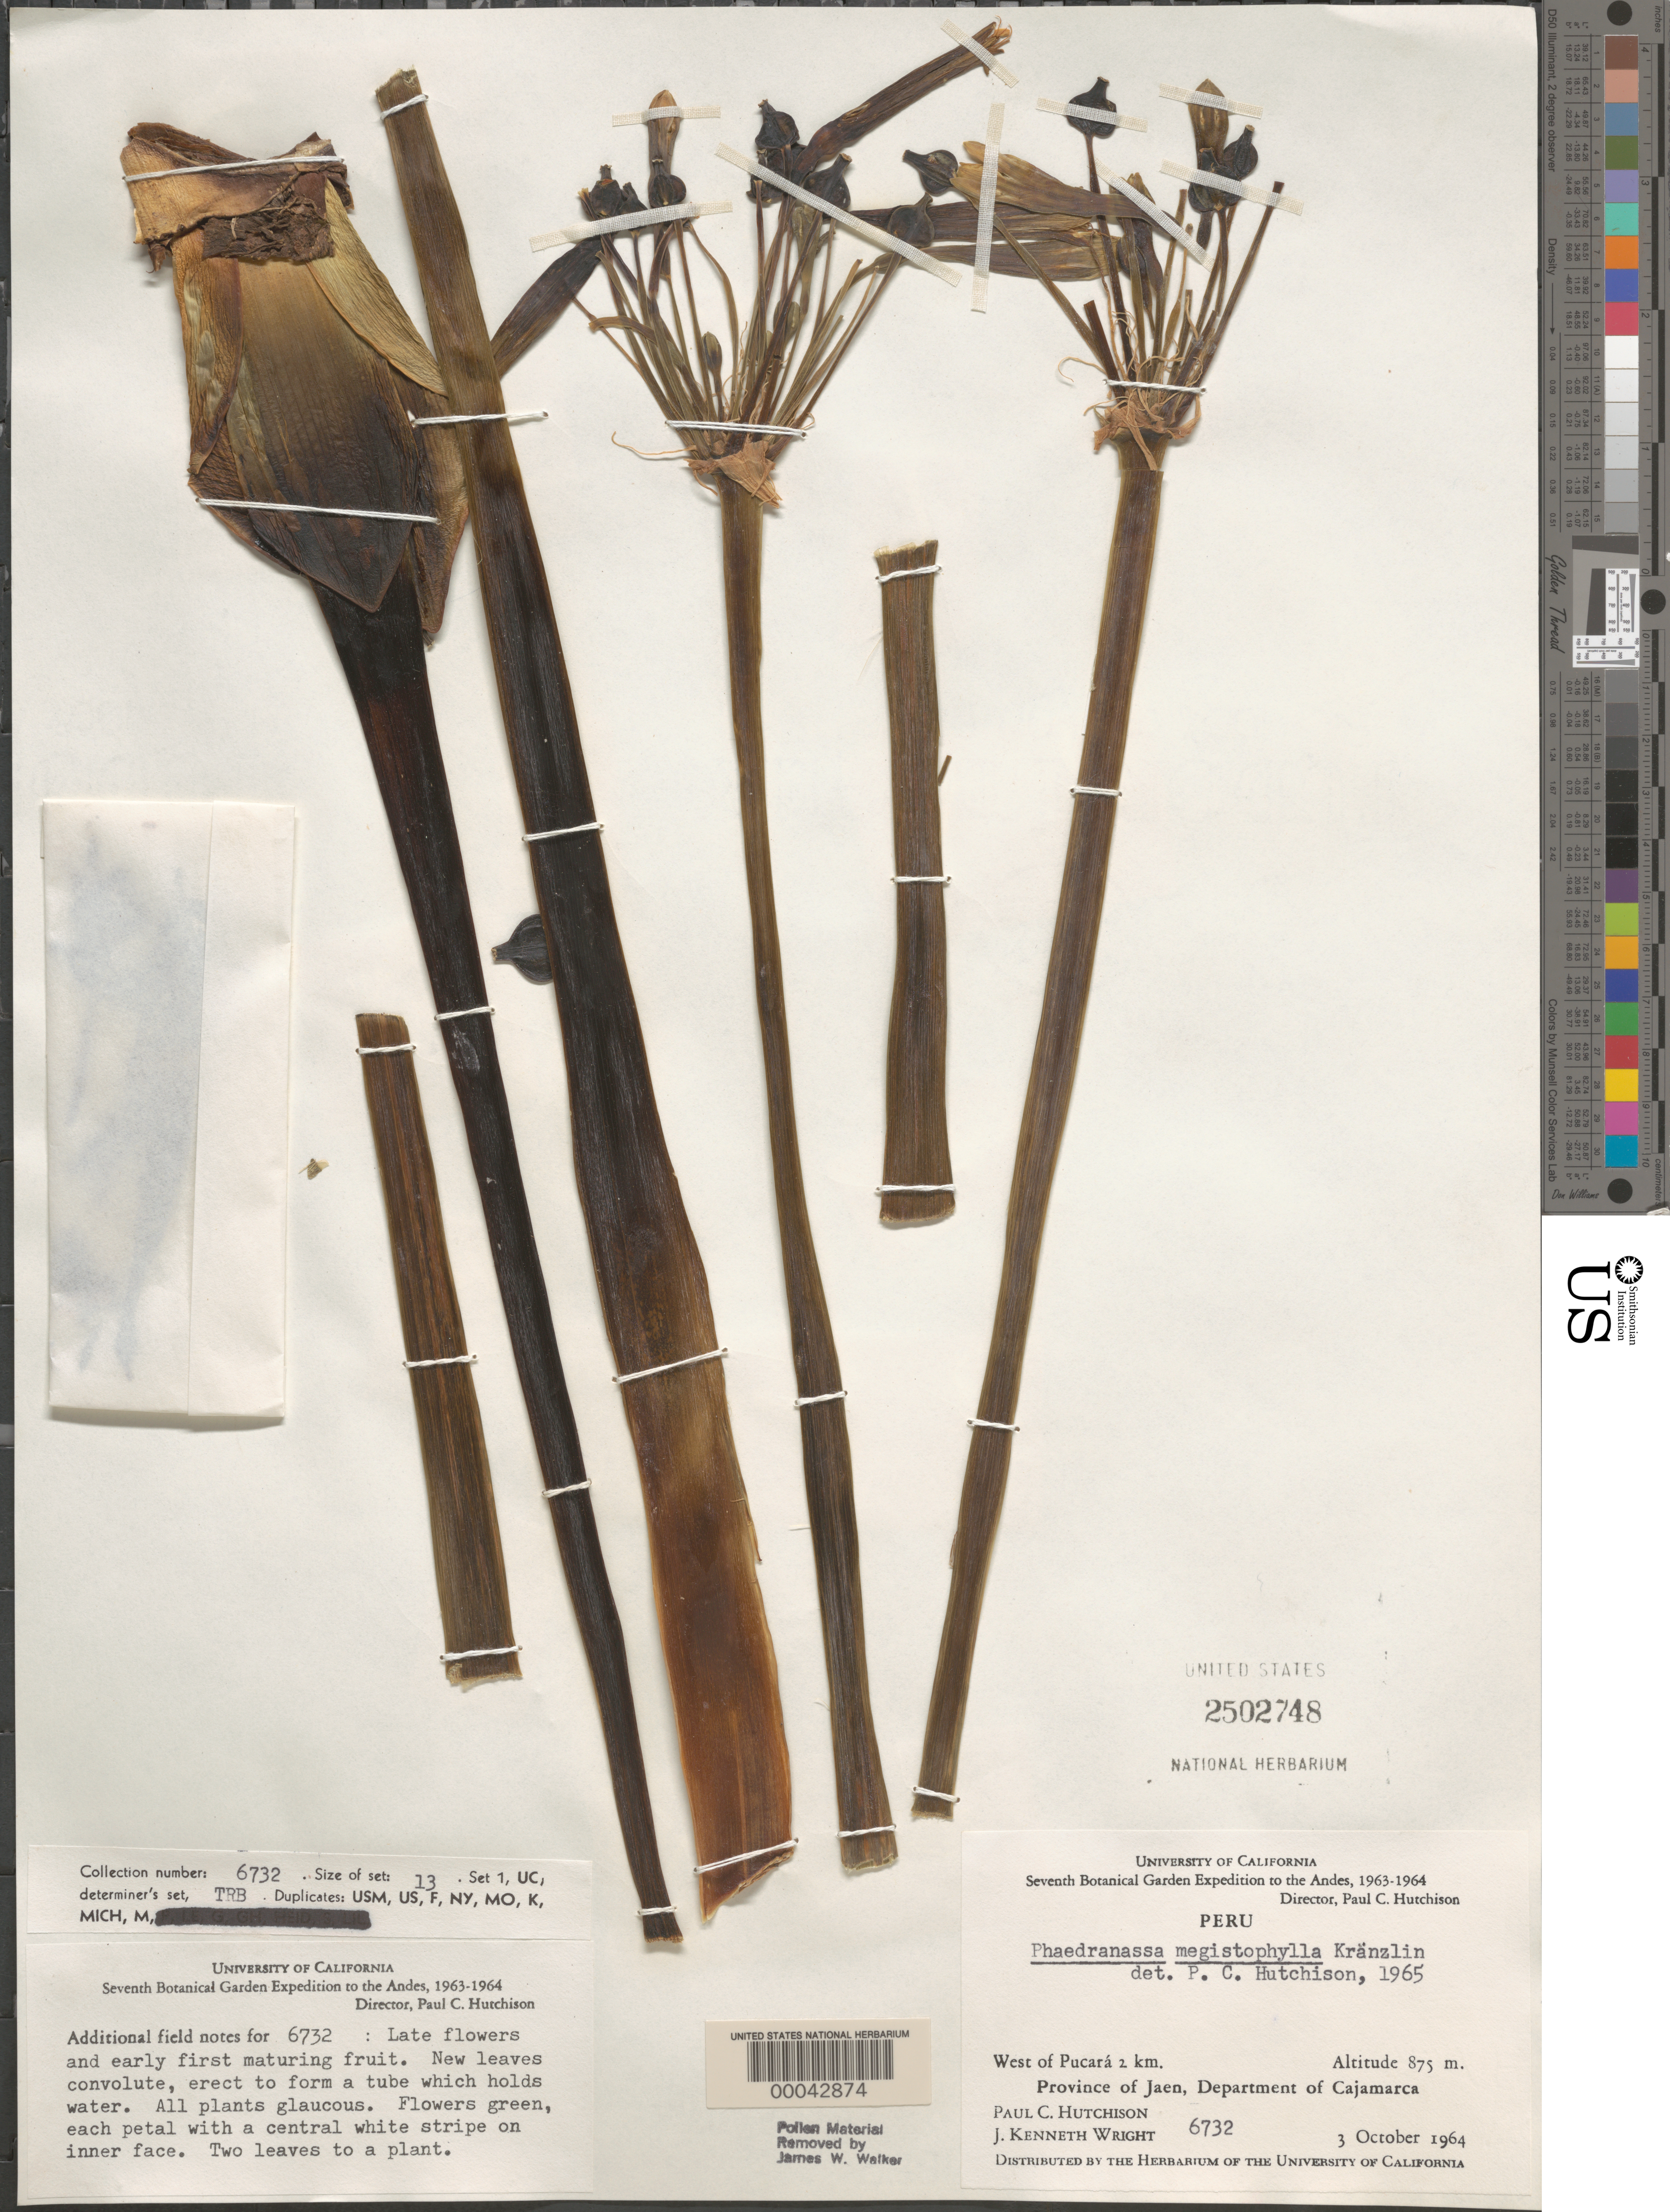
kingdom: Plantae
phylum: Tracheophyta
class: Liliopsida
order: Asparagales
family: Amaryllidaceae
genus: Rauhia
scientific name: Rauhia megistophylla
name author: (Kraenzl.) Traub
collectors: P. C. Hutchison & J. K. Wright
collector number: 6732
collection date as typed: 03 Oct 1964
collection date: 1964-10-03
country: Peru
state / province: Cajamarca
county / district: Jaén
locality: W of Pucará 2 km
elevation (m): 875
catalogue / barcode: US 2502748